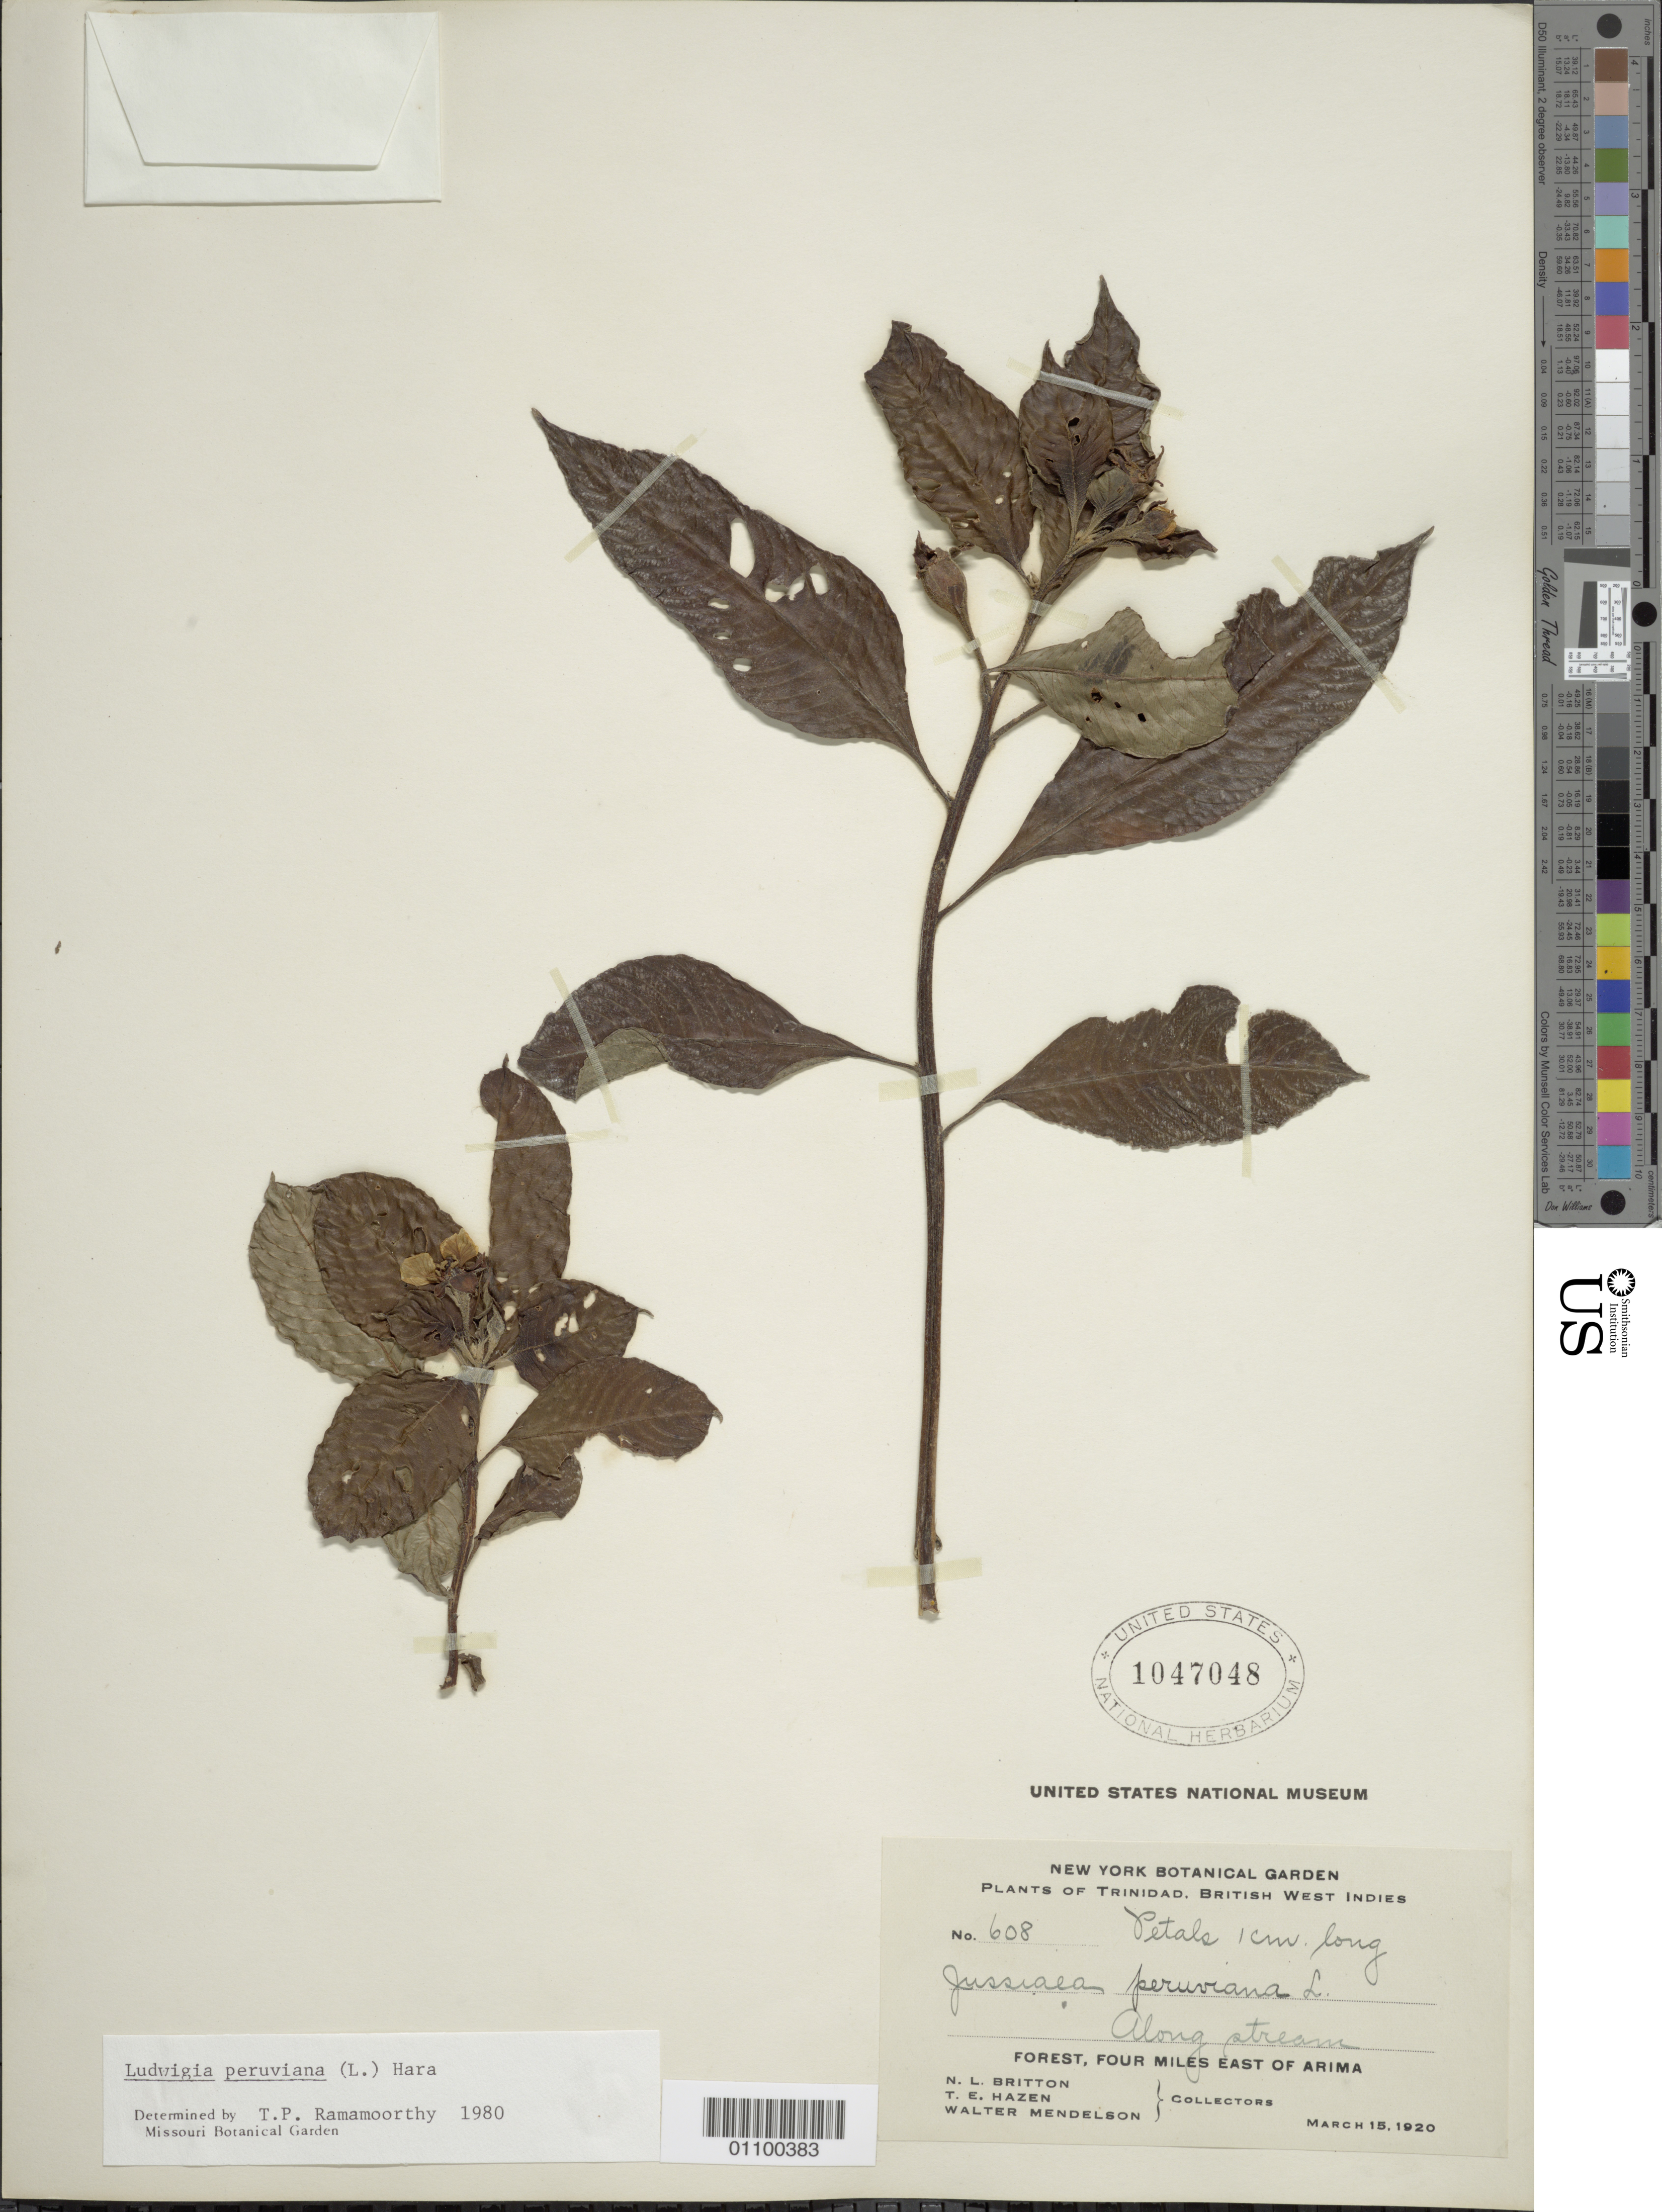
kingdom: Plantae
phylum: Tracheophyta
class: Magnoliopsida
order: Myrtales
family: Onagraceae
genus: Ludwigia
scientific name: Ludwigia peruviana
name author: (L.) H. Hara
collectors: N. Britton, T. E. Hazen & W. Mendelson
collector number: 608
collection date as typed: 15 May 1920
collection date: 1920-05-15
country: Trinidad and Tobago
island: Trinidad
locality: Forest, 4 mi E of Arima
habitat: along stream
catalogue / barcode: US 1947048